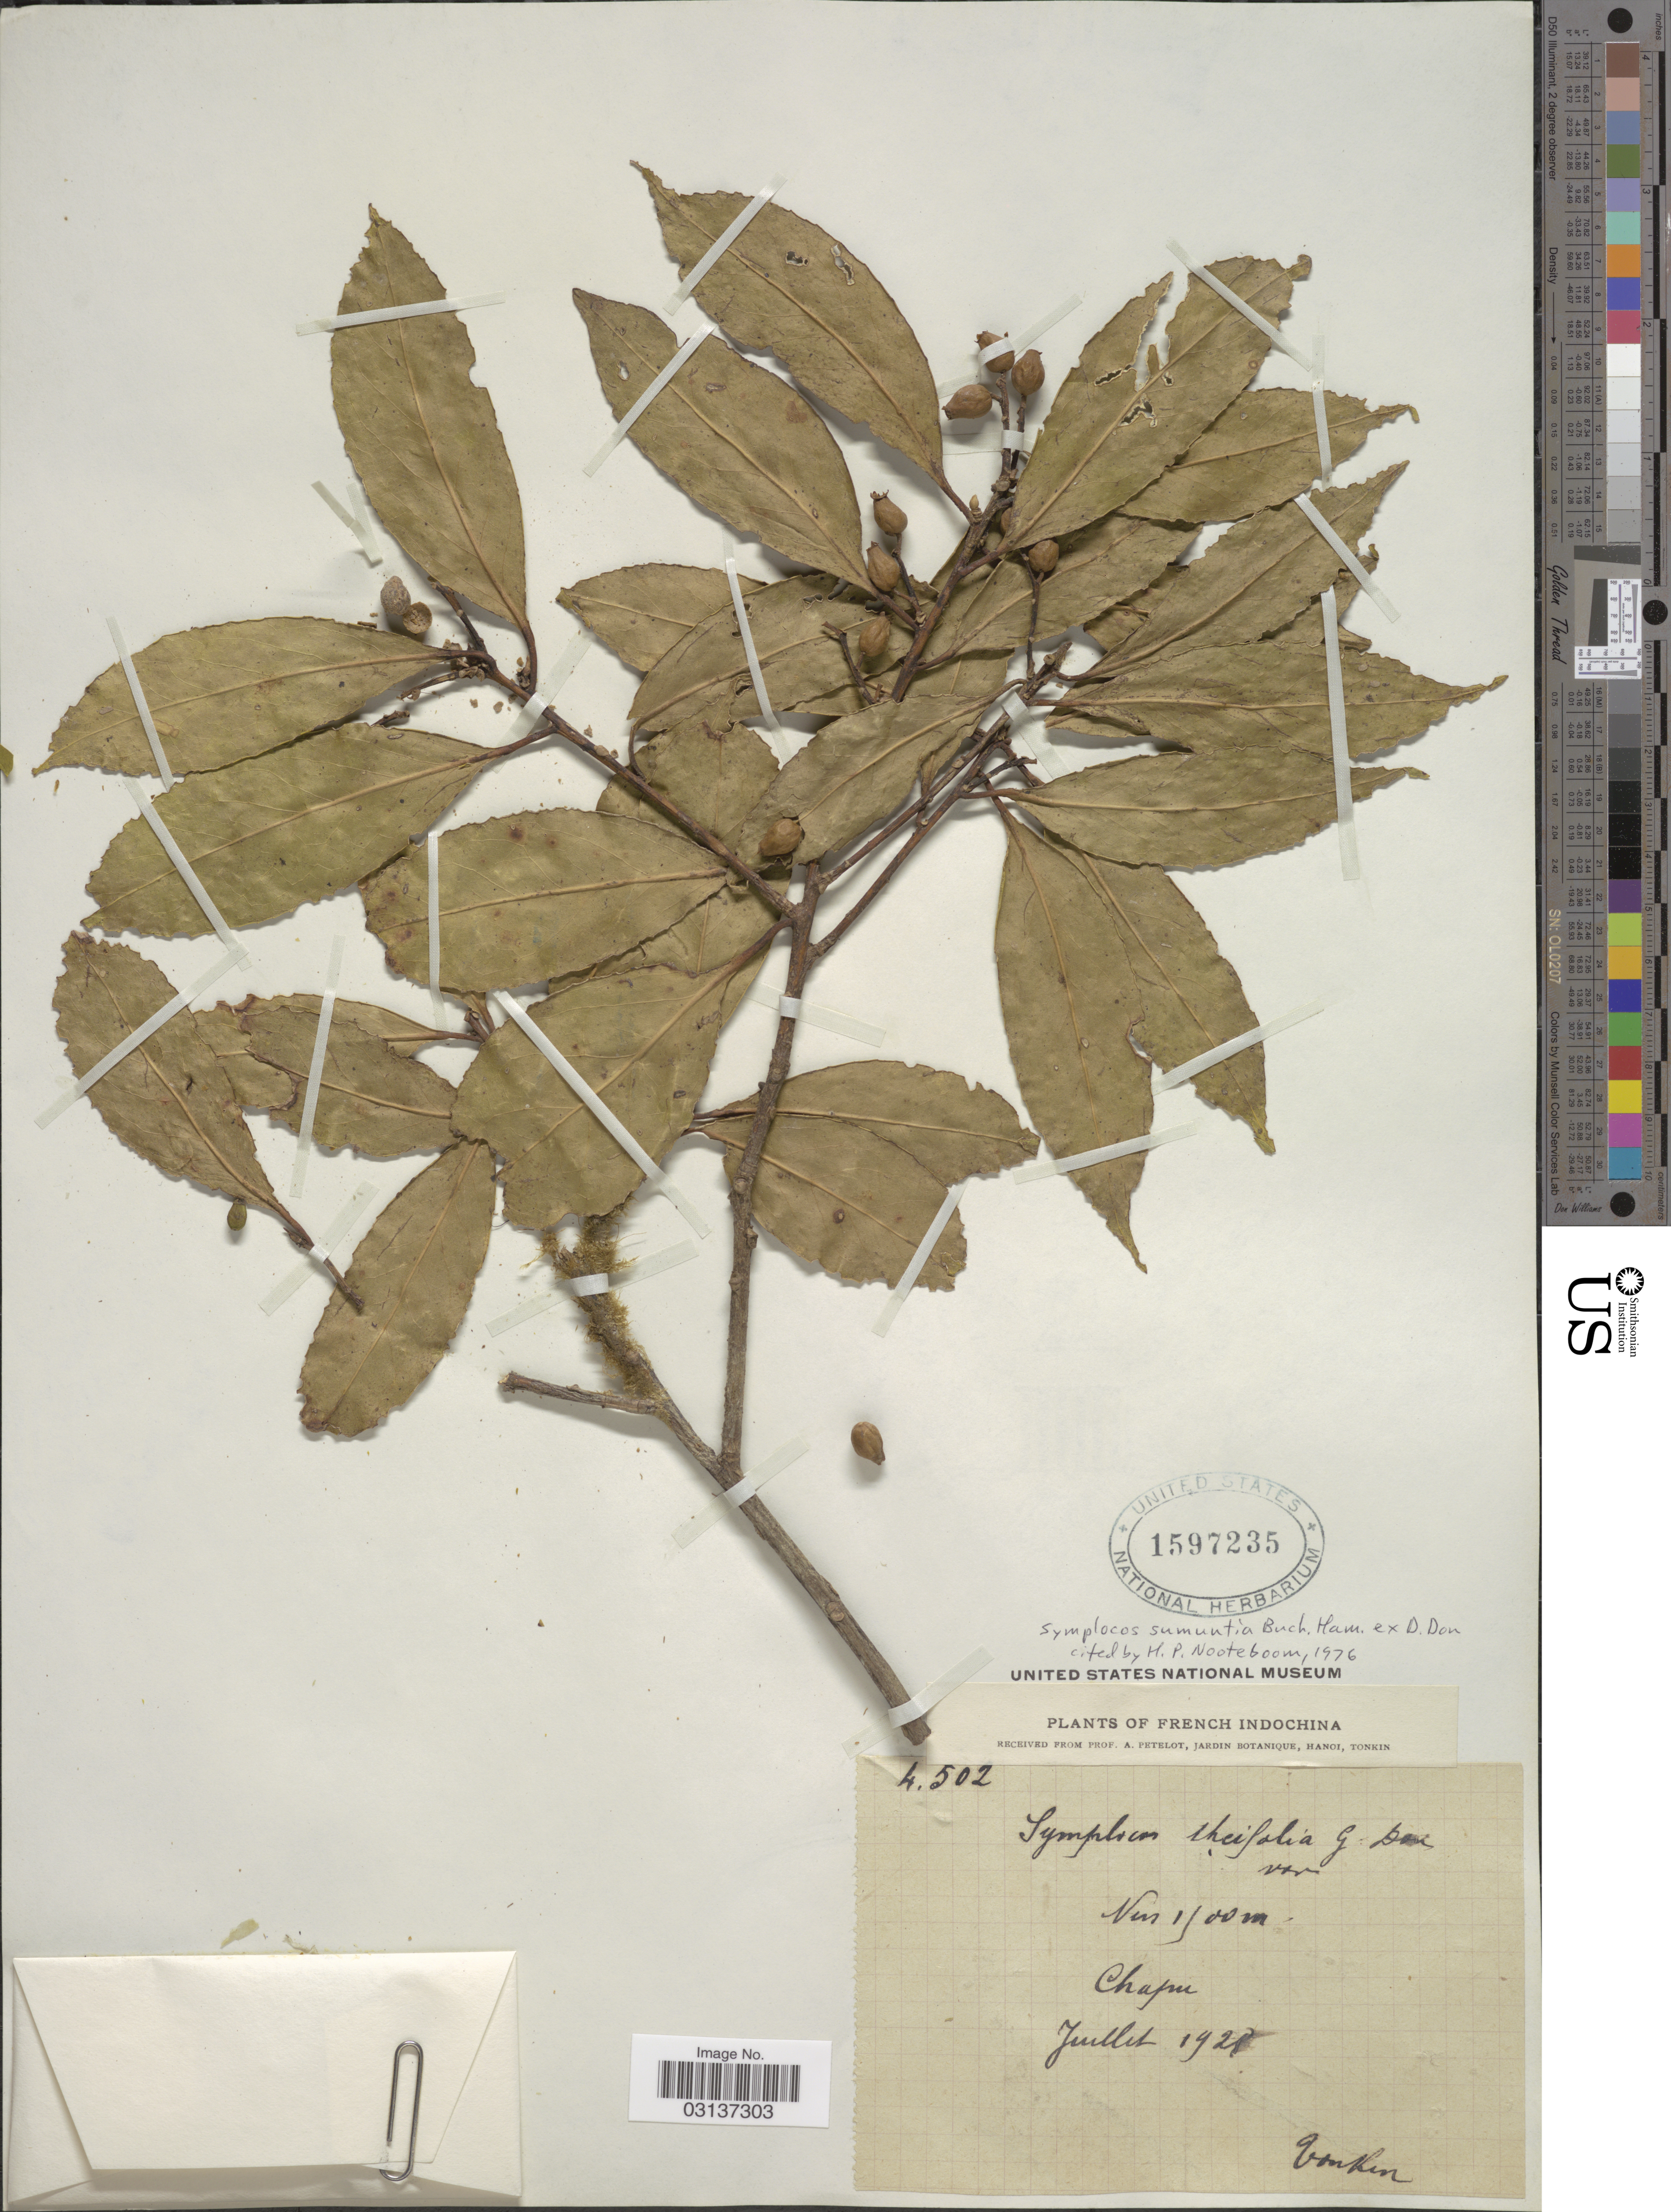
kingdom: Plantae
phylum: Tracheophyta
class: Magnoliopsida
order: Ericales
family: Symplocaceae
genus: Symplocos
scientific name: Symplocos sumuntia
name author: Buch.-Ham. ex D. Don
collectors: A. Petelot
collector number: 4502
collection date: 1928-07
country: Vietnam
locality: French Indochina. Chapa.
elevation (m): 1500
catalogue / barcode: US 1597235